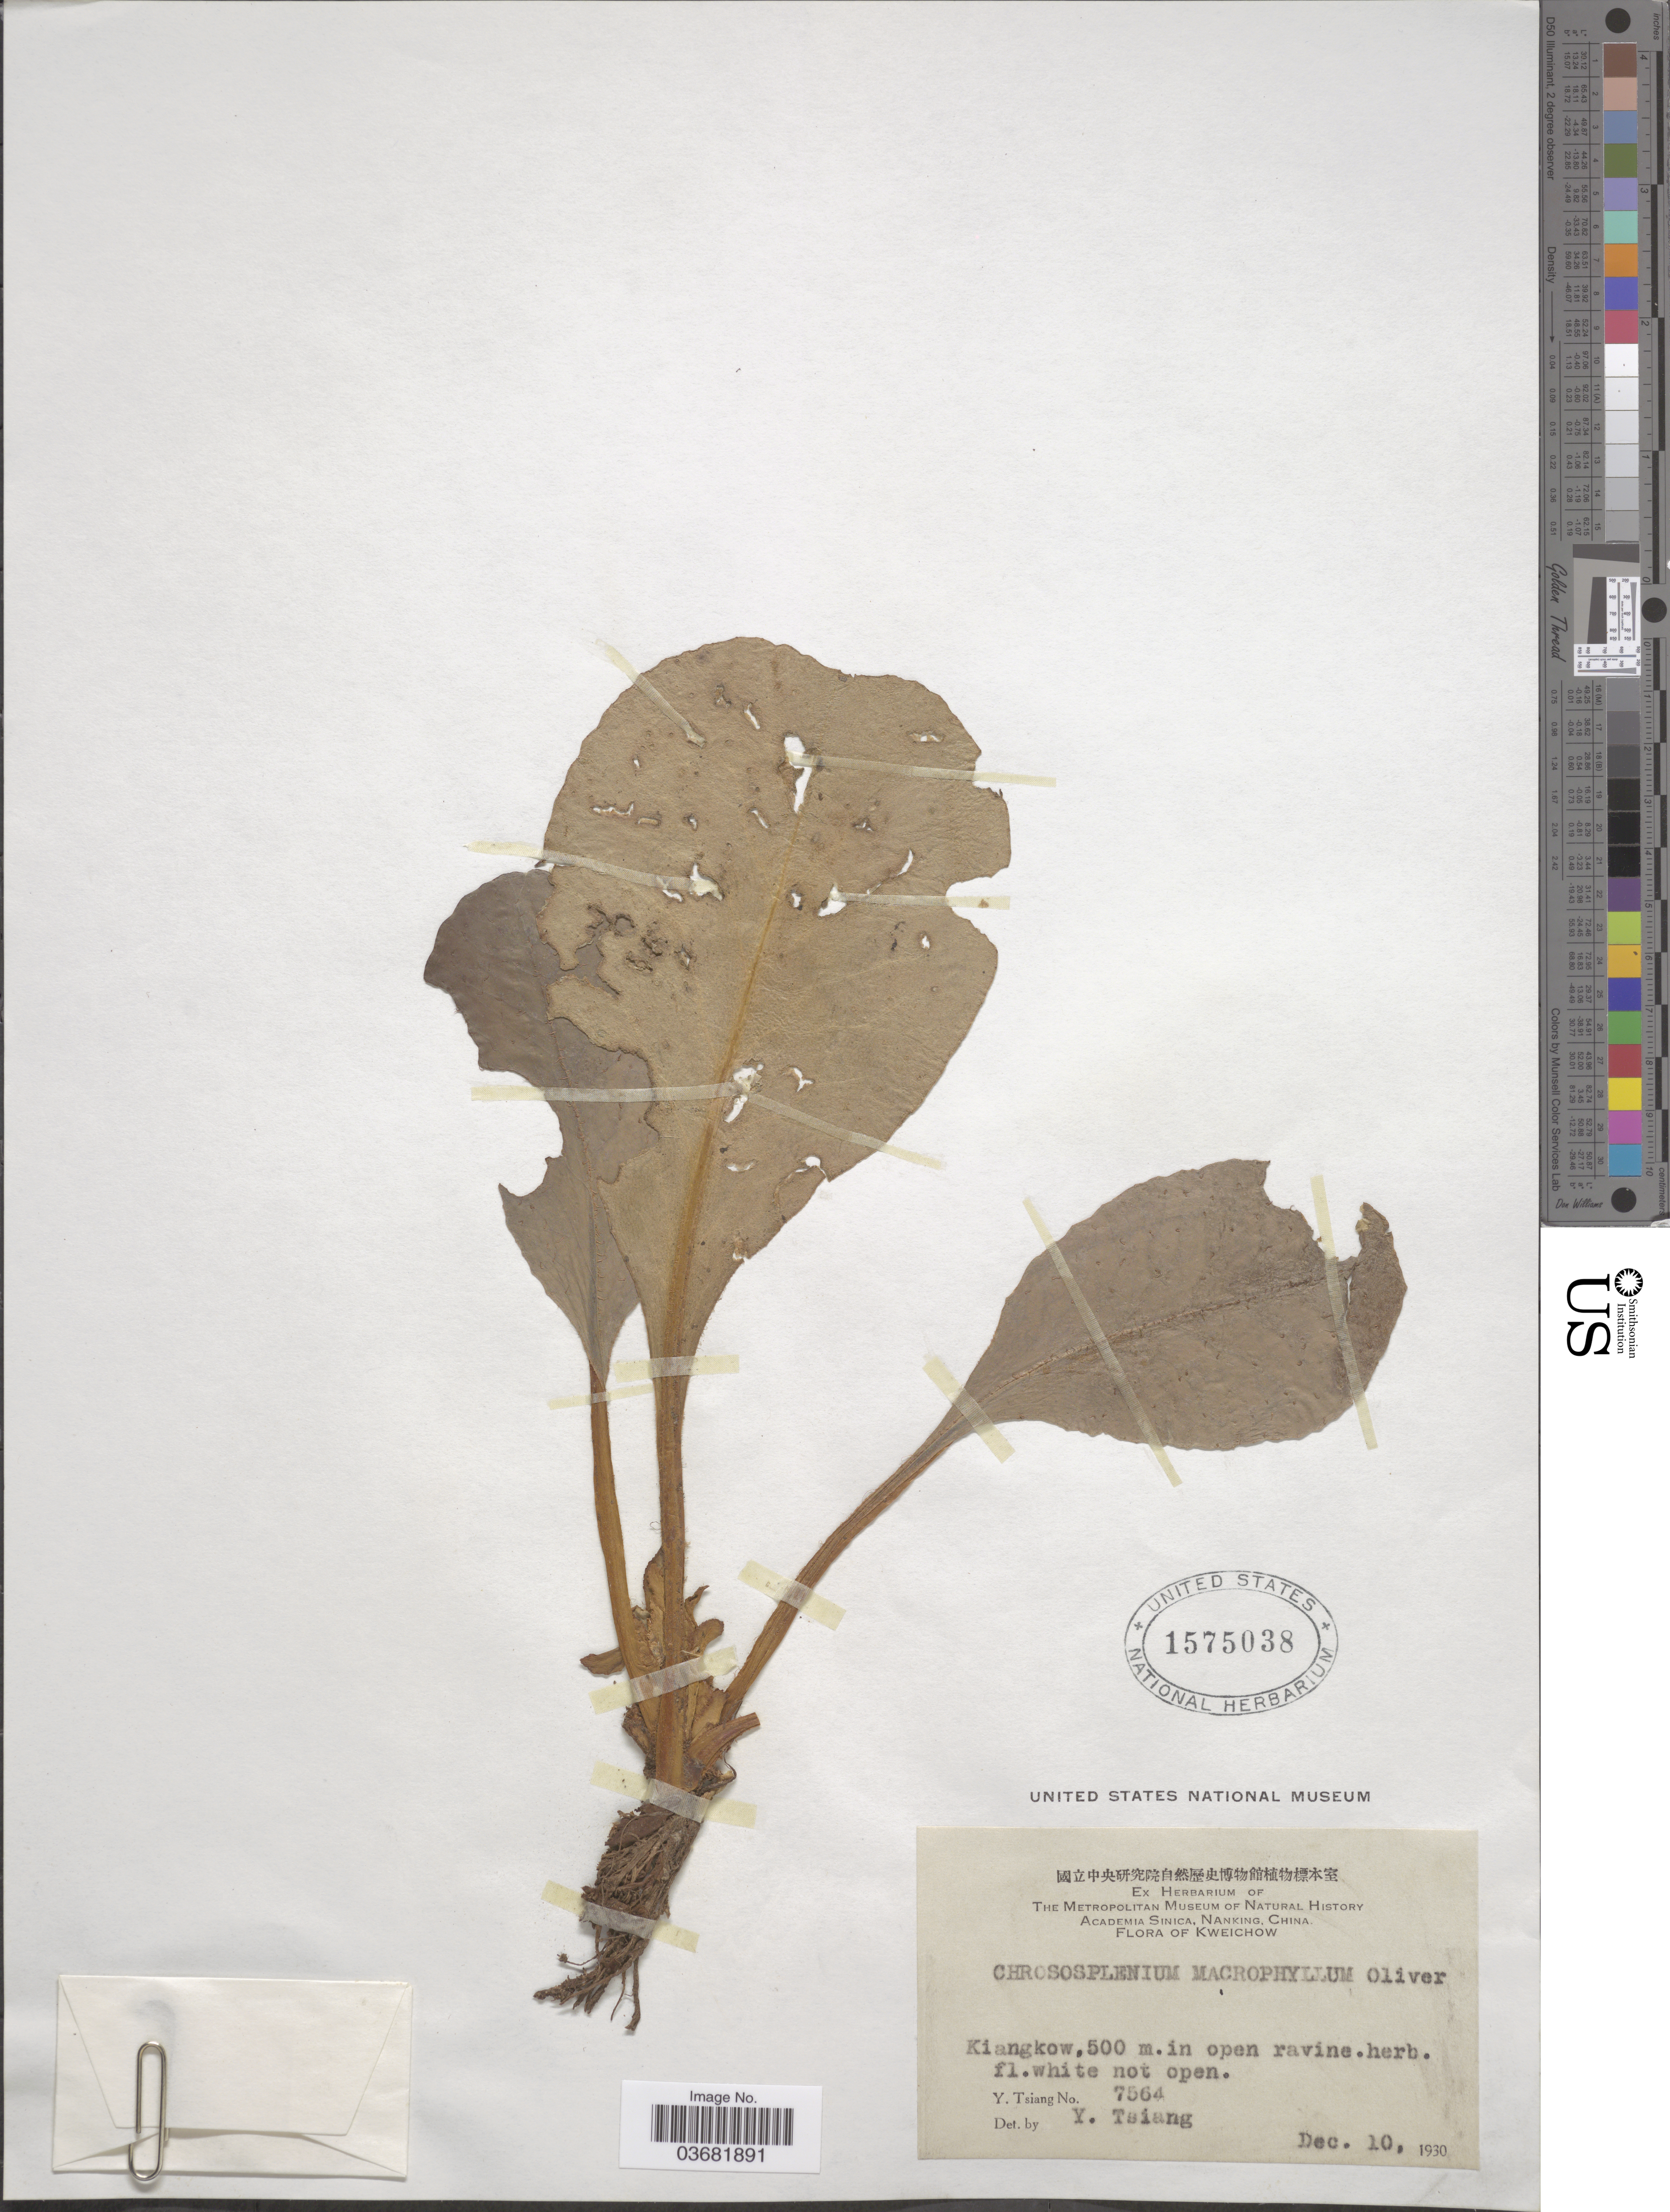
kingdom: Plantae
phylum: Tracheophyta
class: Magnoliopsida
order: Saxifragales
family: Saxifragaceae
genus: Chrysosplenium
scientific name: Chrysosplenium macrophyllum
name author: Oliv.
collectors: Y. Tsiang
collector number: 7564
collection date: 1930-12-10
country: China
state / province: Guizhou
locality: Kweichow. Kiangkow.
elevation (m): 500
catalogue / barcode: US 1575038